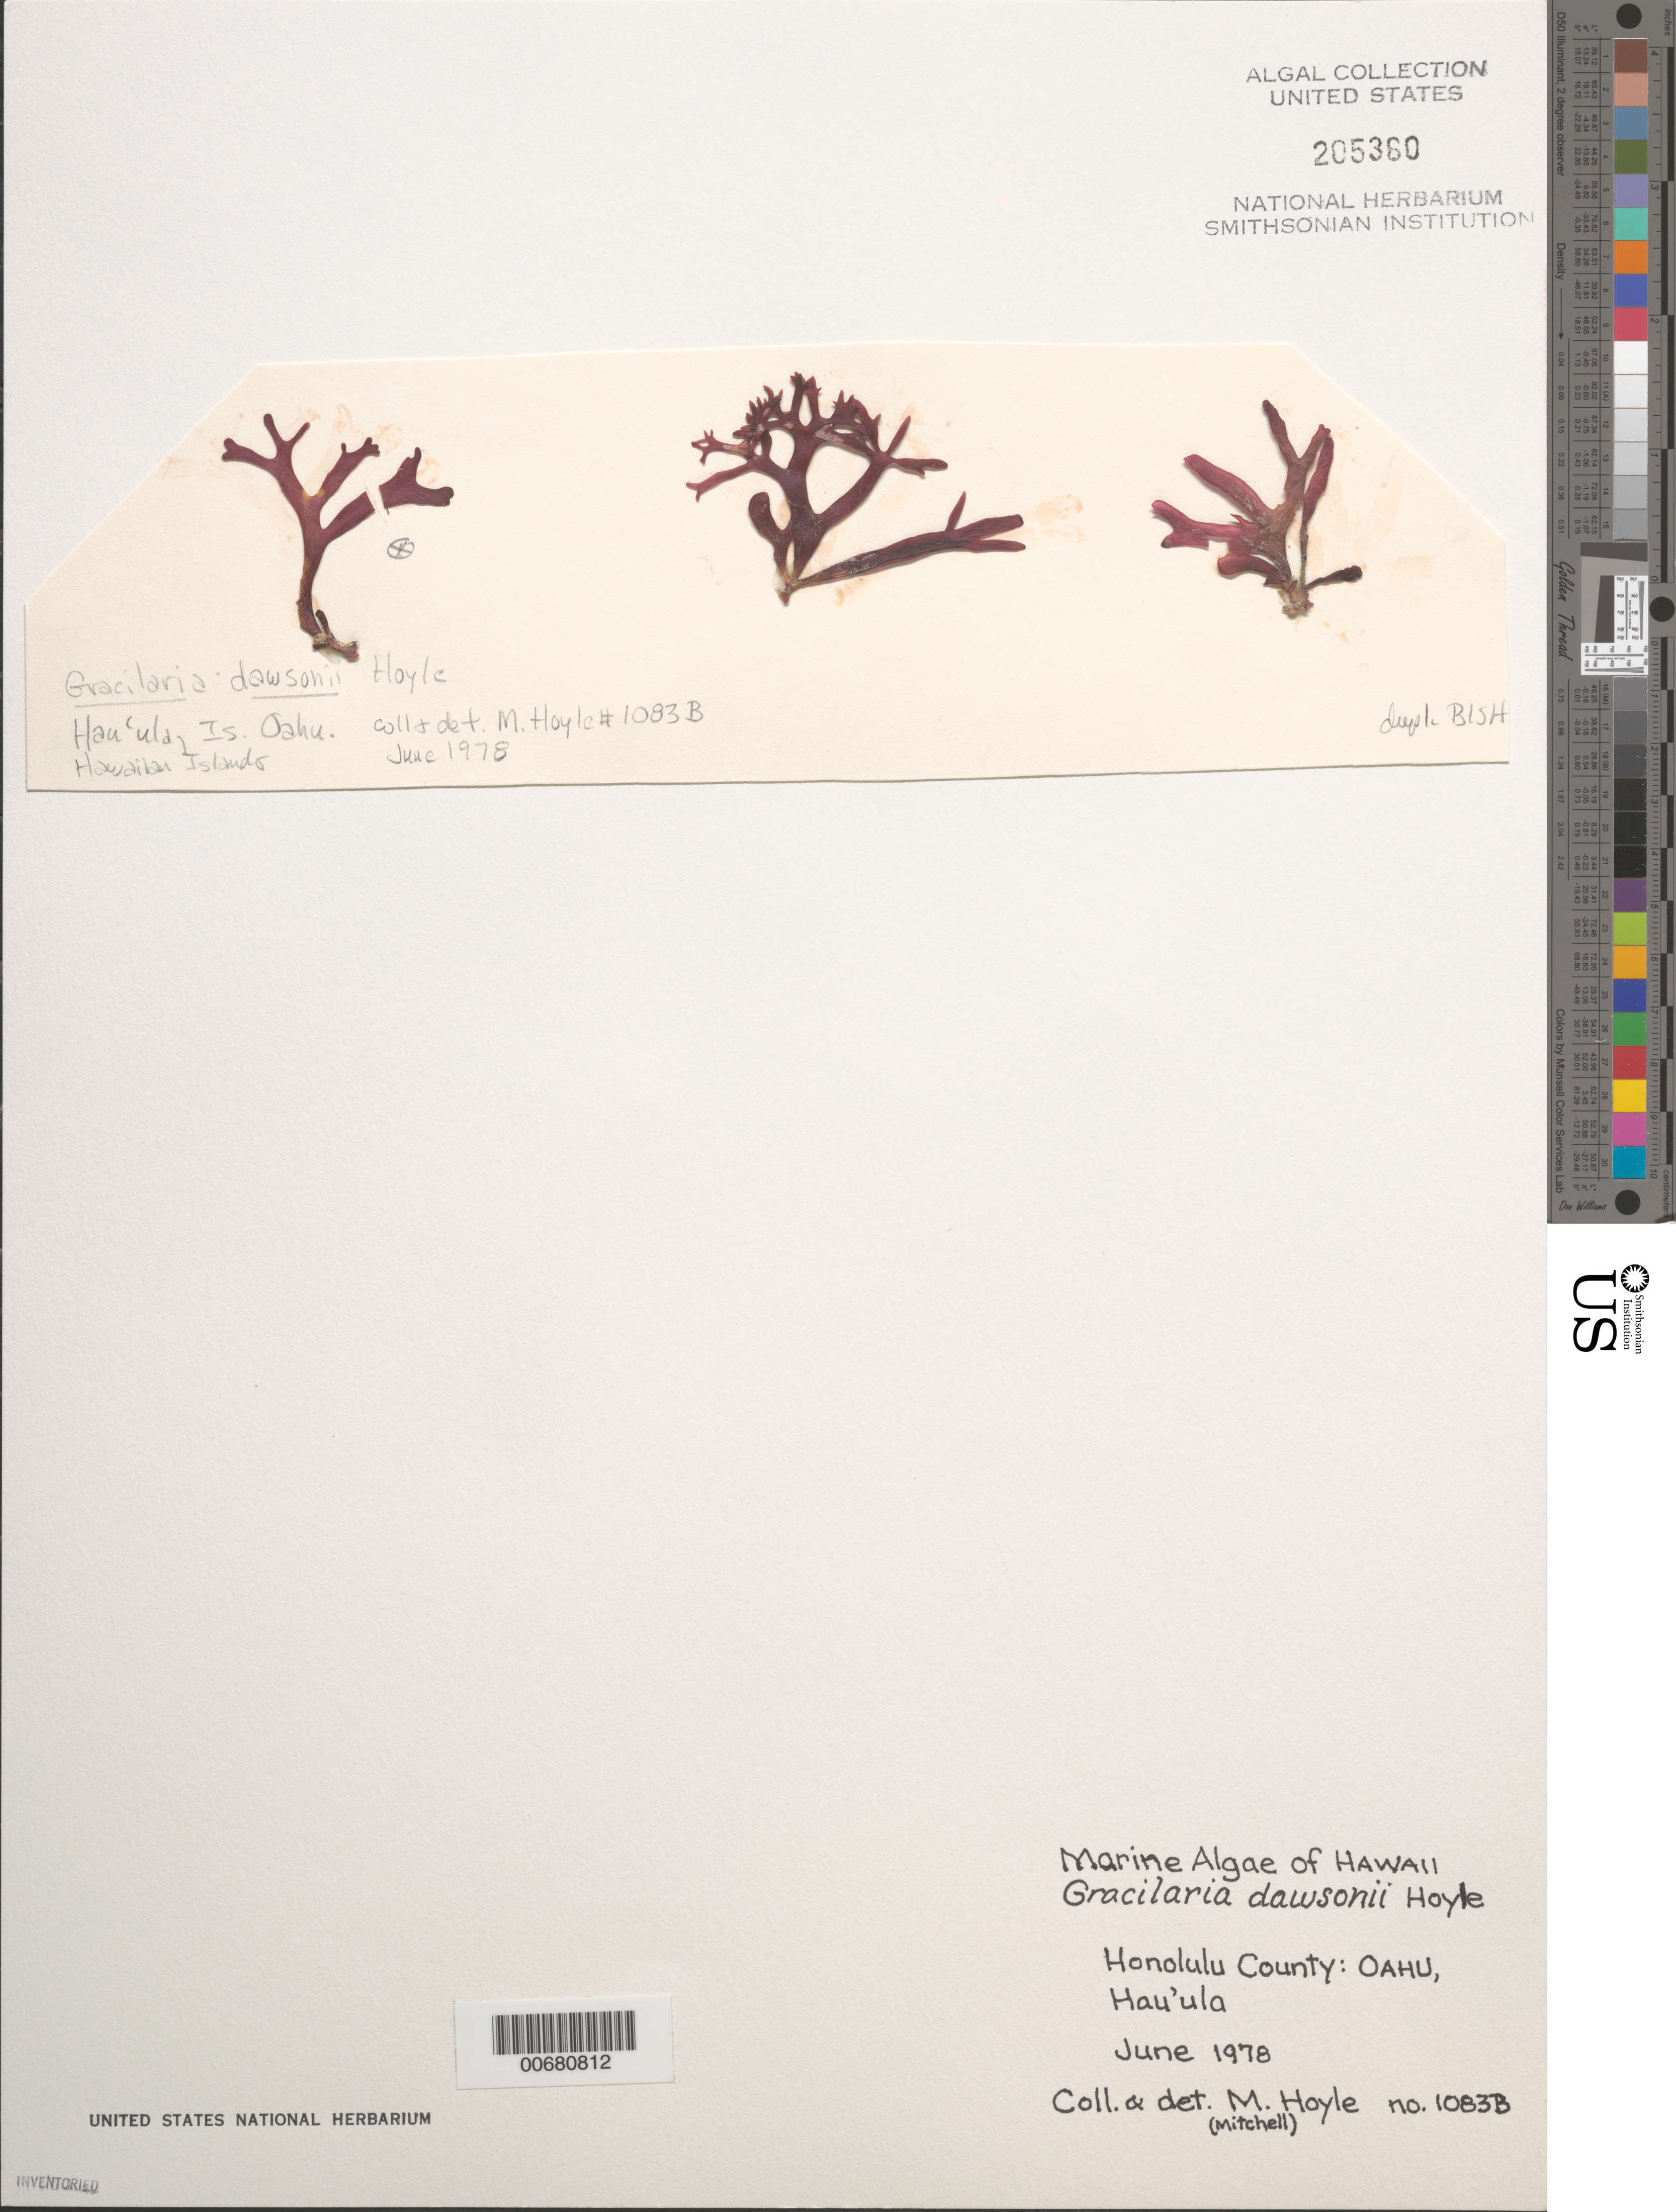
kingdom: Plantae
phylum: Rhodophyta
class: Florideophyceae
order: Gracilariales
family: Gracilariaceae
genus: Gracilaria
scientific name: Gracilaria dawsonii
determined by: Hoyle, Mitchell D.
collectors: M. Hoyle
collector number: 1083B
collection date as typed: Jun 1978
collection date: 1978-06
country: United States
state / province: Hawaii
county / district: Honolulu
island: Oahu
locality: Hau'ula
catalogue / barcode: US 205360